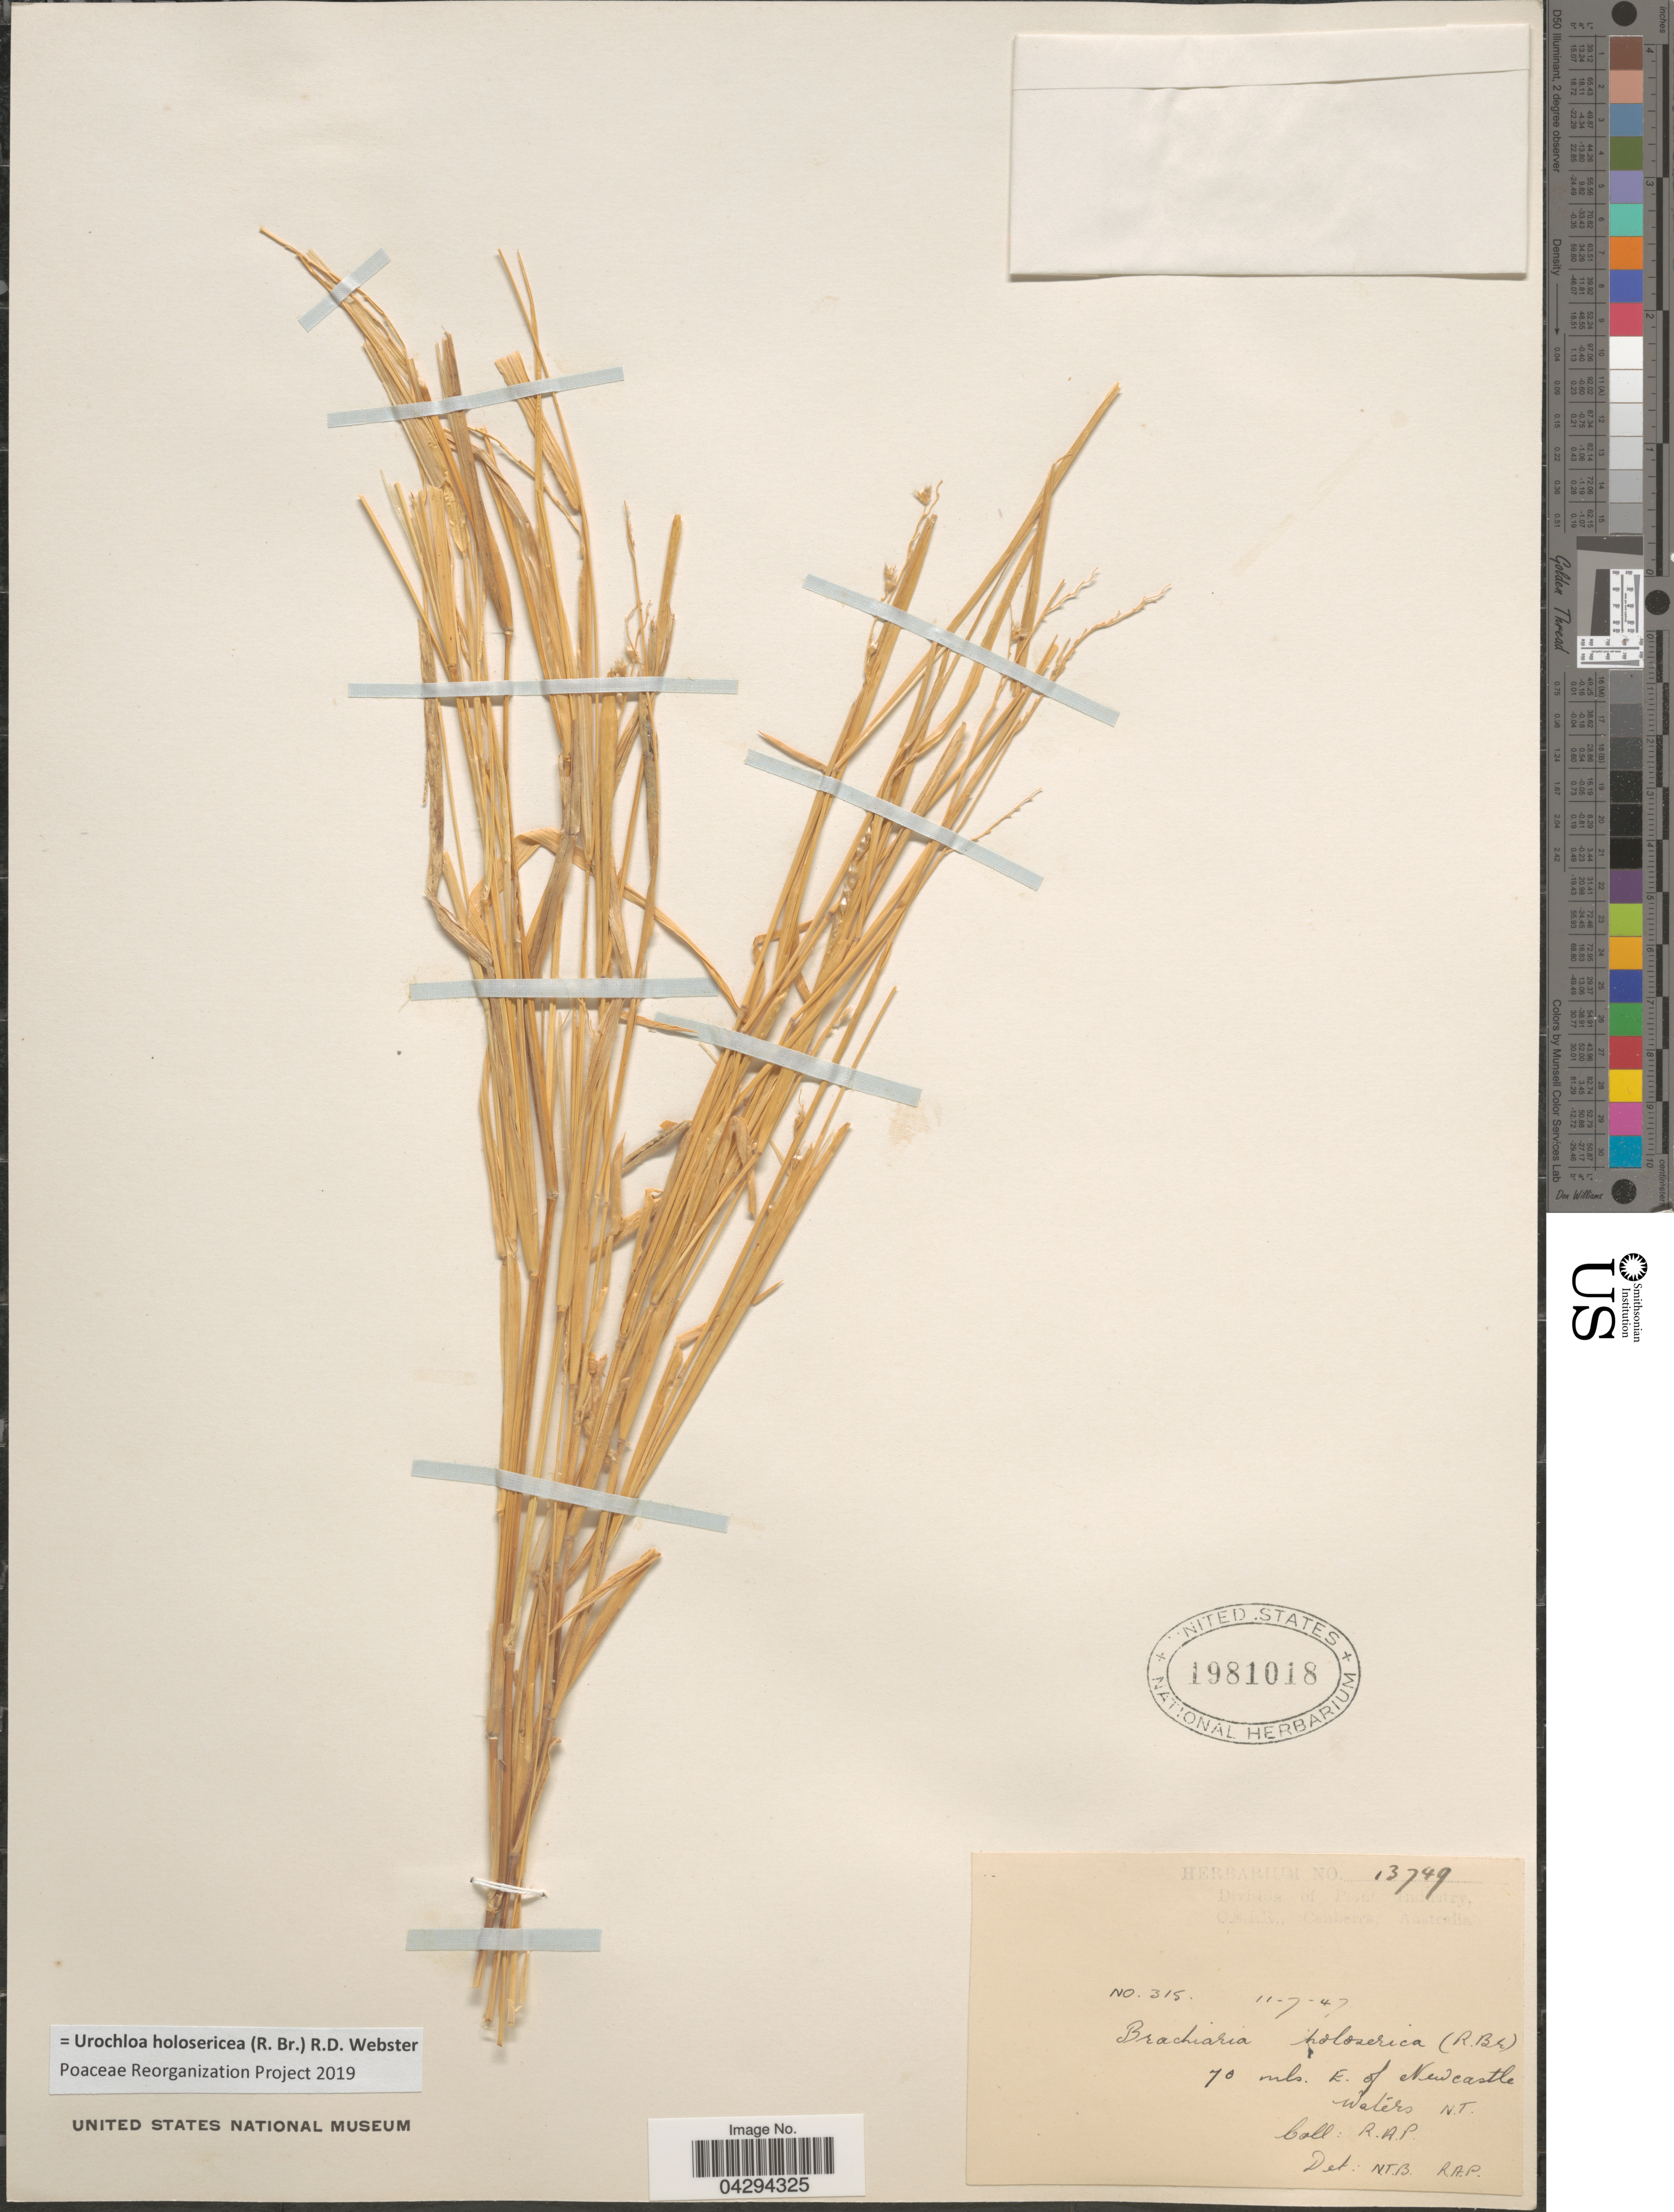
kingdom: Plantae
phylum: Tracheophyta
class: Liliopsida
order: Poales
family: Poaceae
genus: Urochloa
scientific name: Urochloa holosericea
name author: (R. Br.) R.D. Webster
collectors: R. A. P.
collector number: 315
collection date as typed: Transcribed d/m/y: 11/7/47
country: Australia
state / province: Northern Territory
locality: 70 mls. E. of Newcastle Waters.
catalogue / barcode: US 1981018